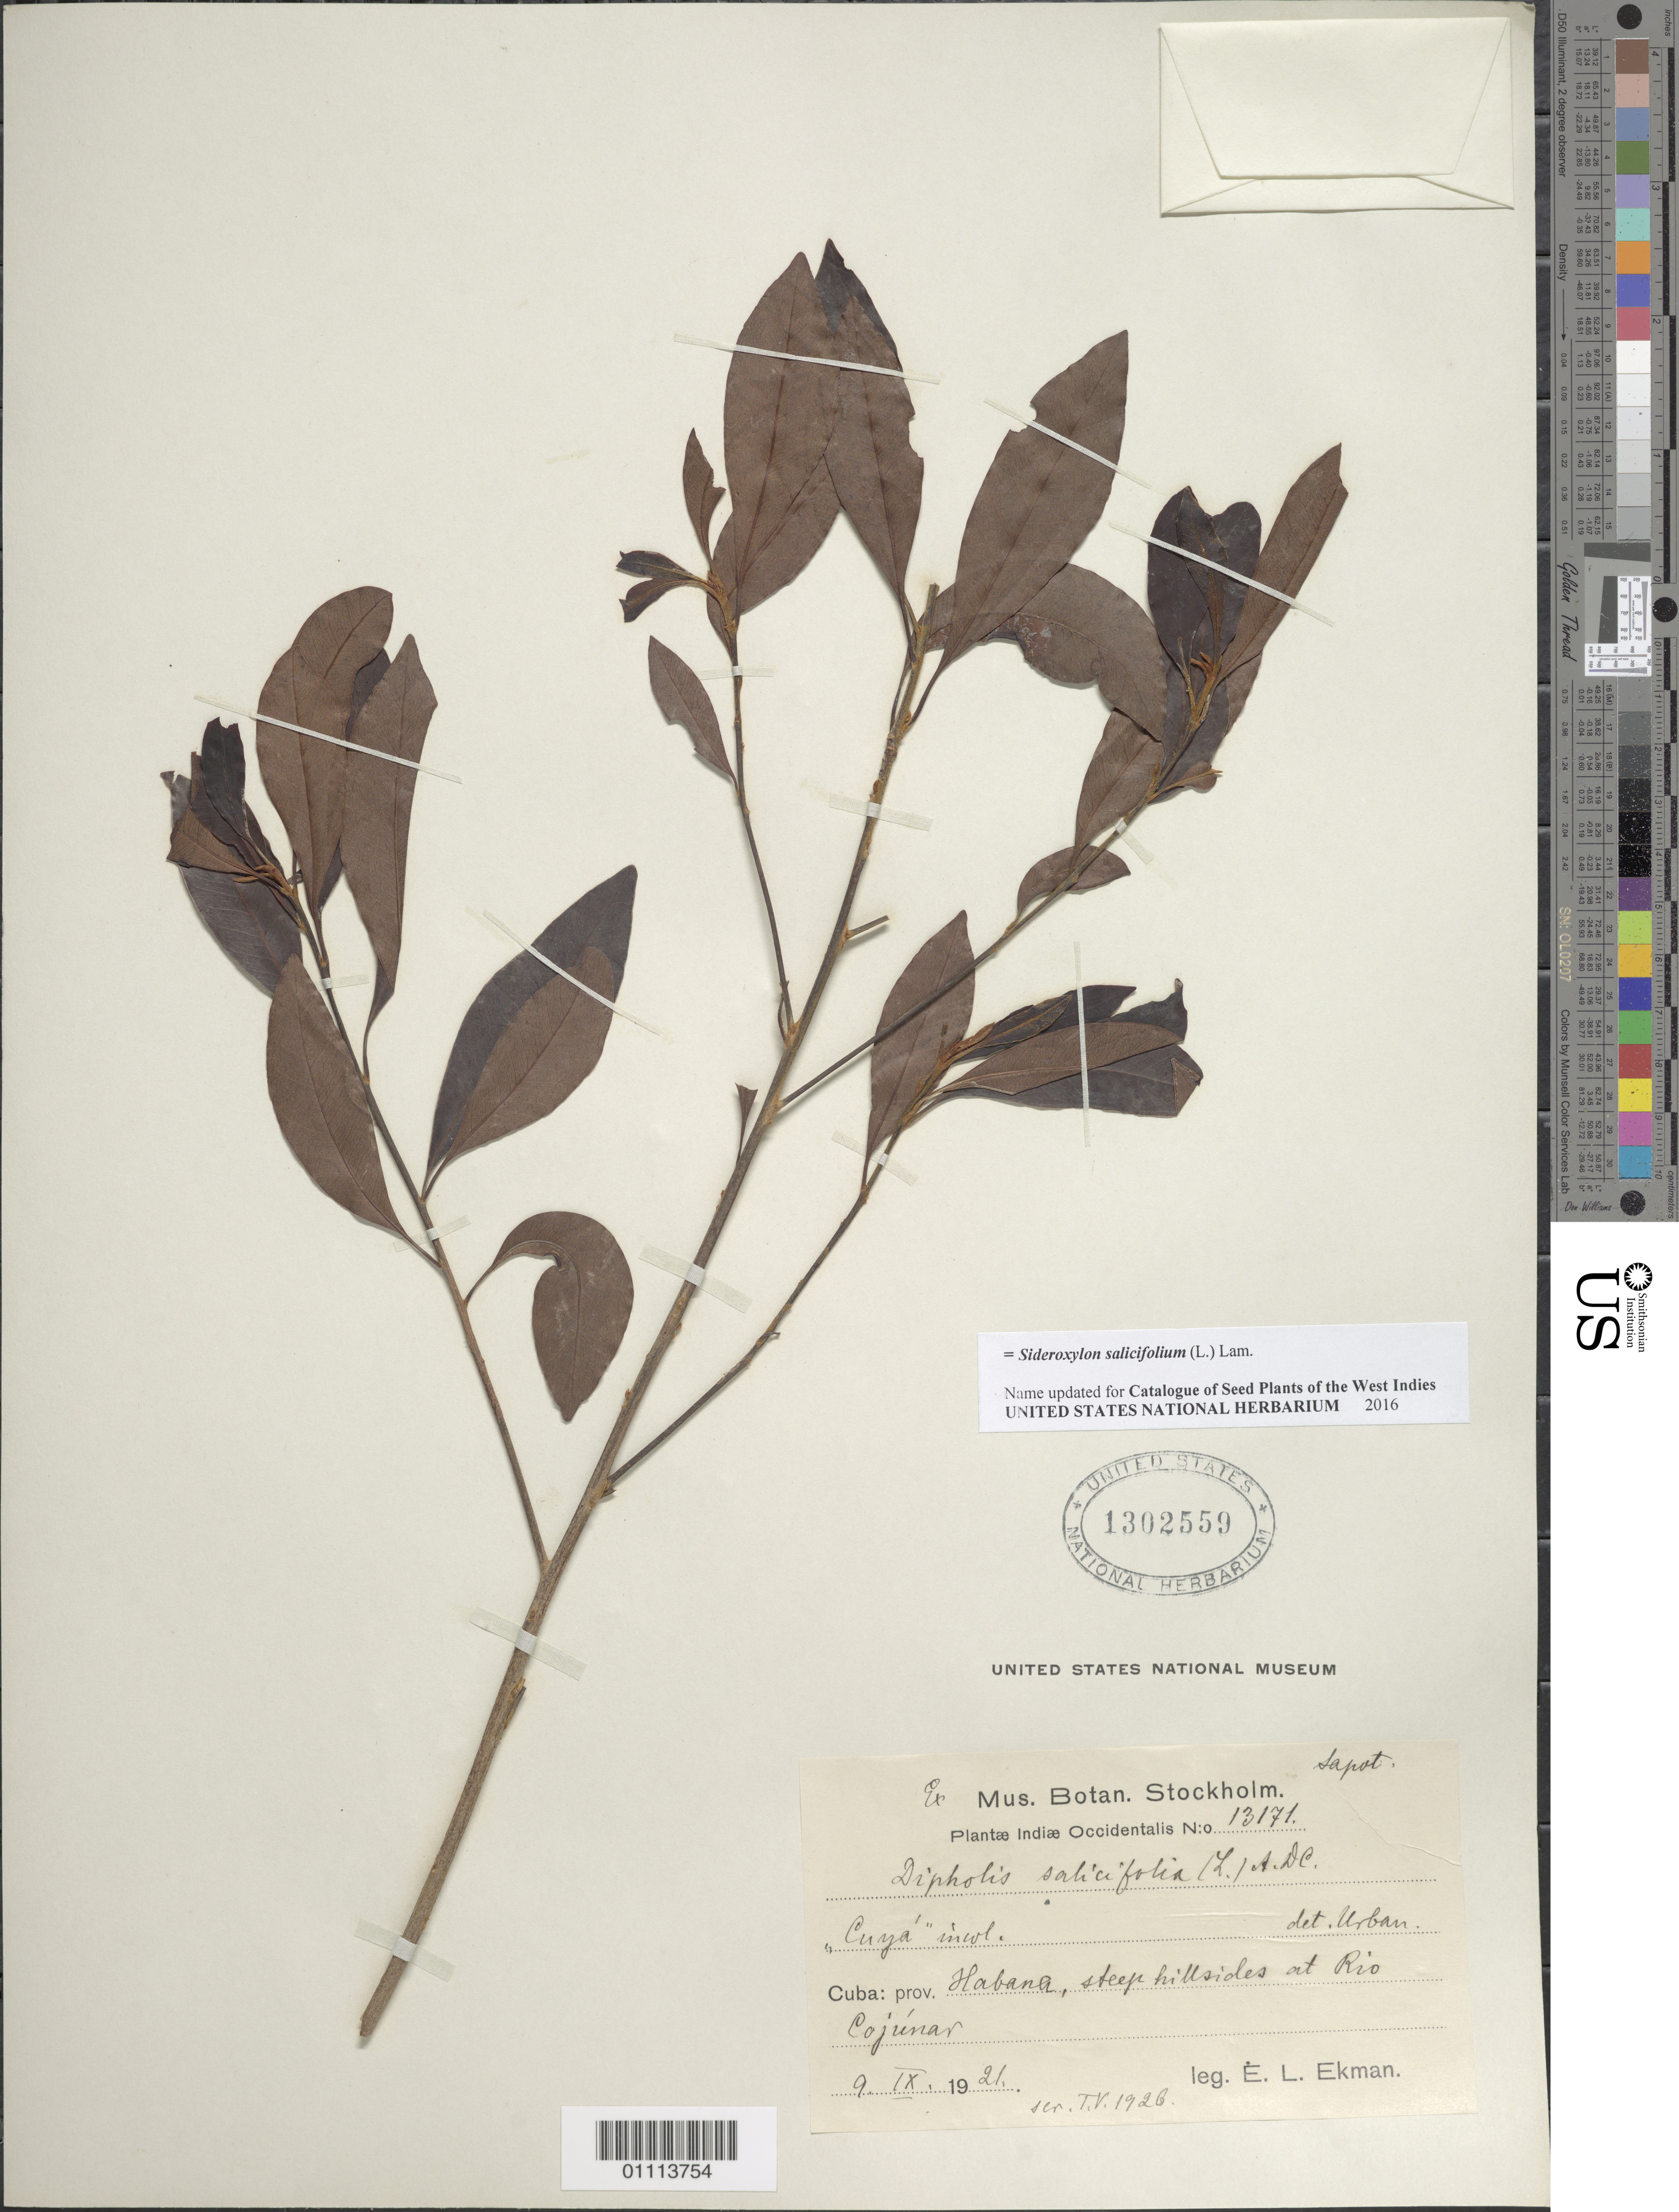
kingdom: Plantae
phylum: Tracheophyta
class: Magnoliopsida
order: Ericales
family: Sapotaceae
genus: Dipholis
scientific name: Dipholis salicifolia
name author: (L.) A. DC.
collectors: E. L. Ekman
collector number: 13171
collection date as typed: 11 Sep 1921 or 09 Nov 1921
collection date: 1921-09-11 or 1921-11-09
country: Cuba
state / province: La Habana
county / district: Municipio Habana del Este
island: Cuba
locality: Rio Cojimar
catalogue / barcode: US 1302559